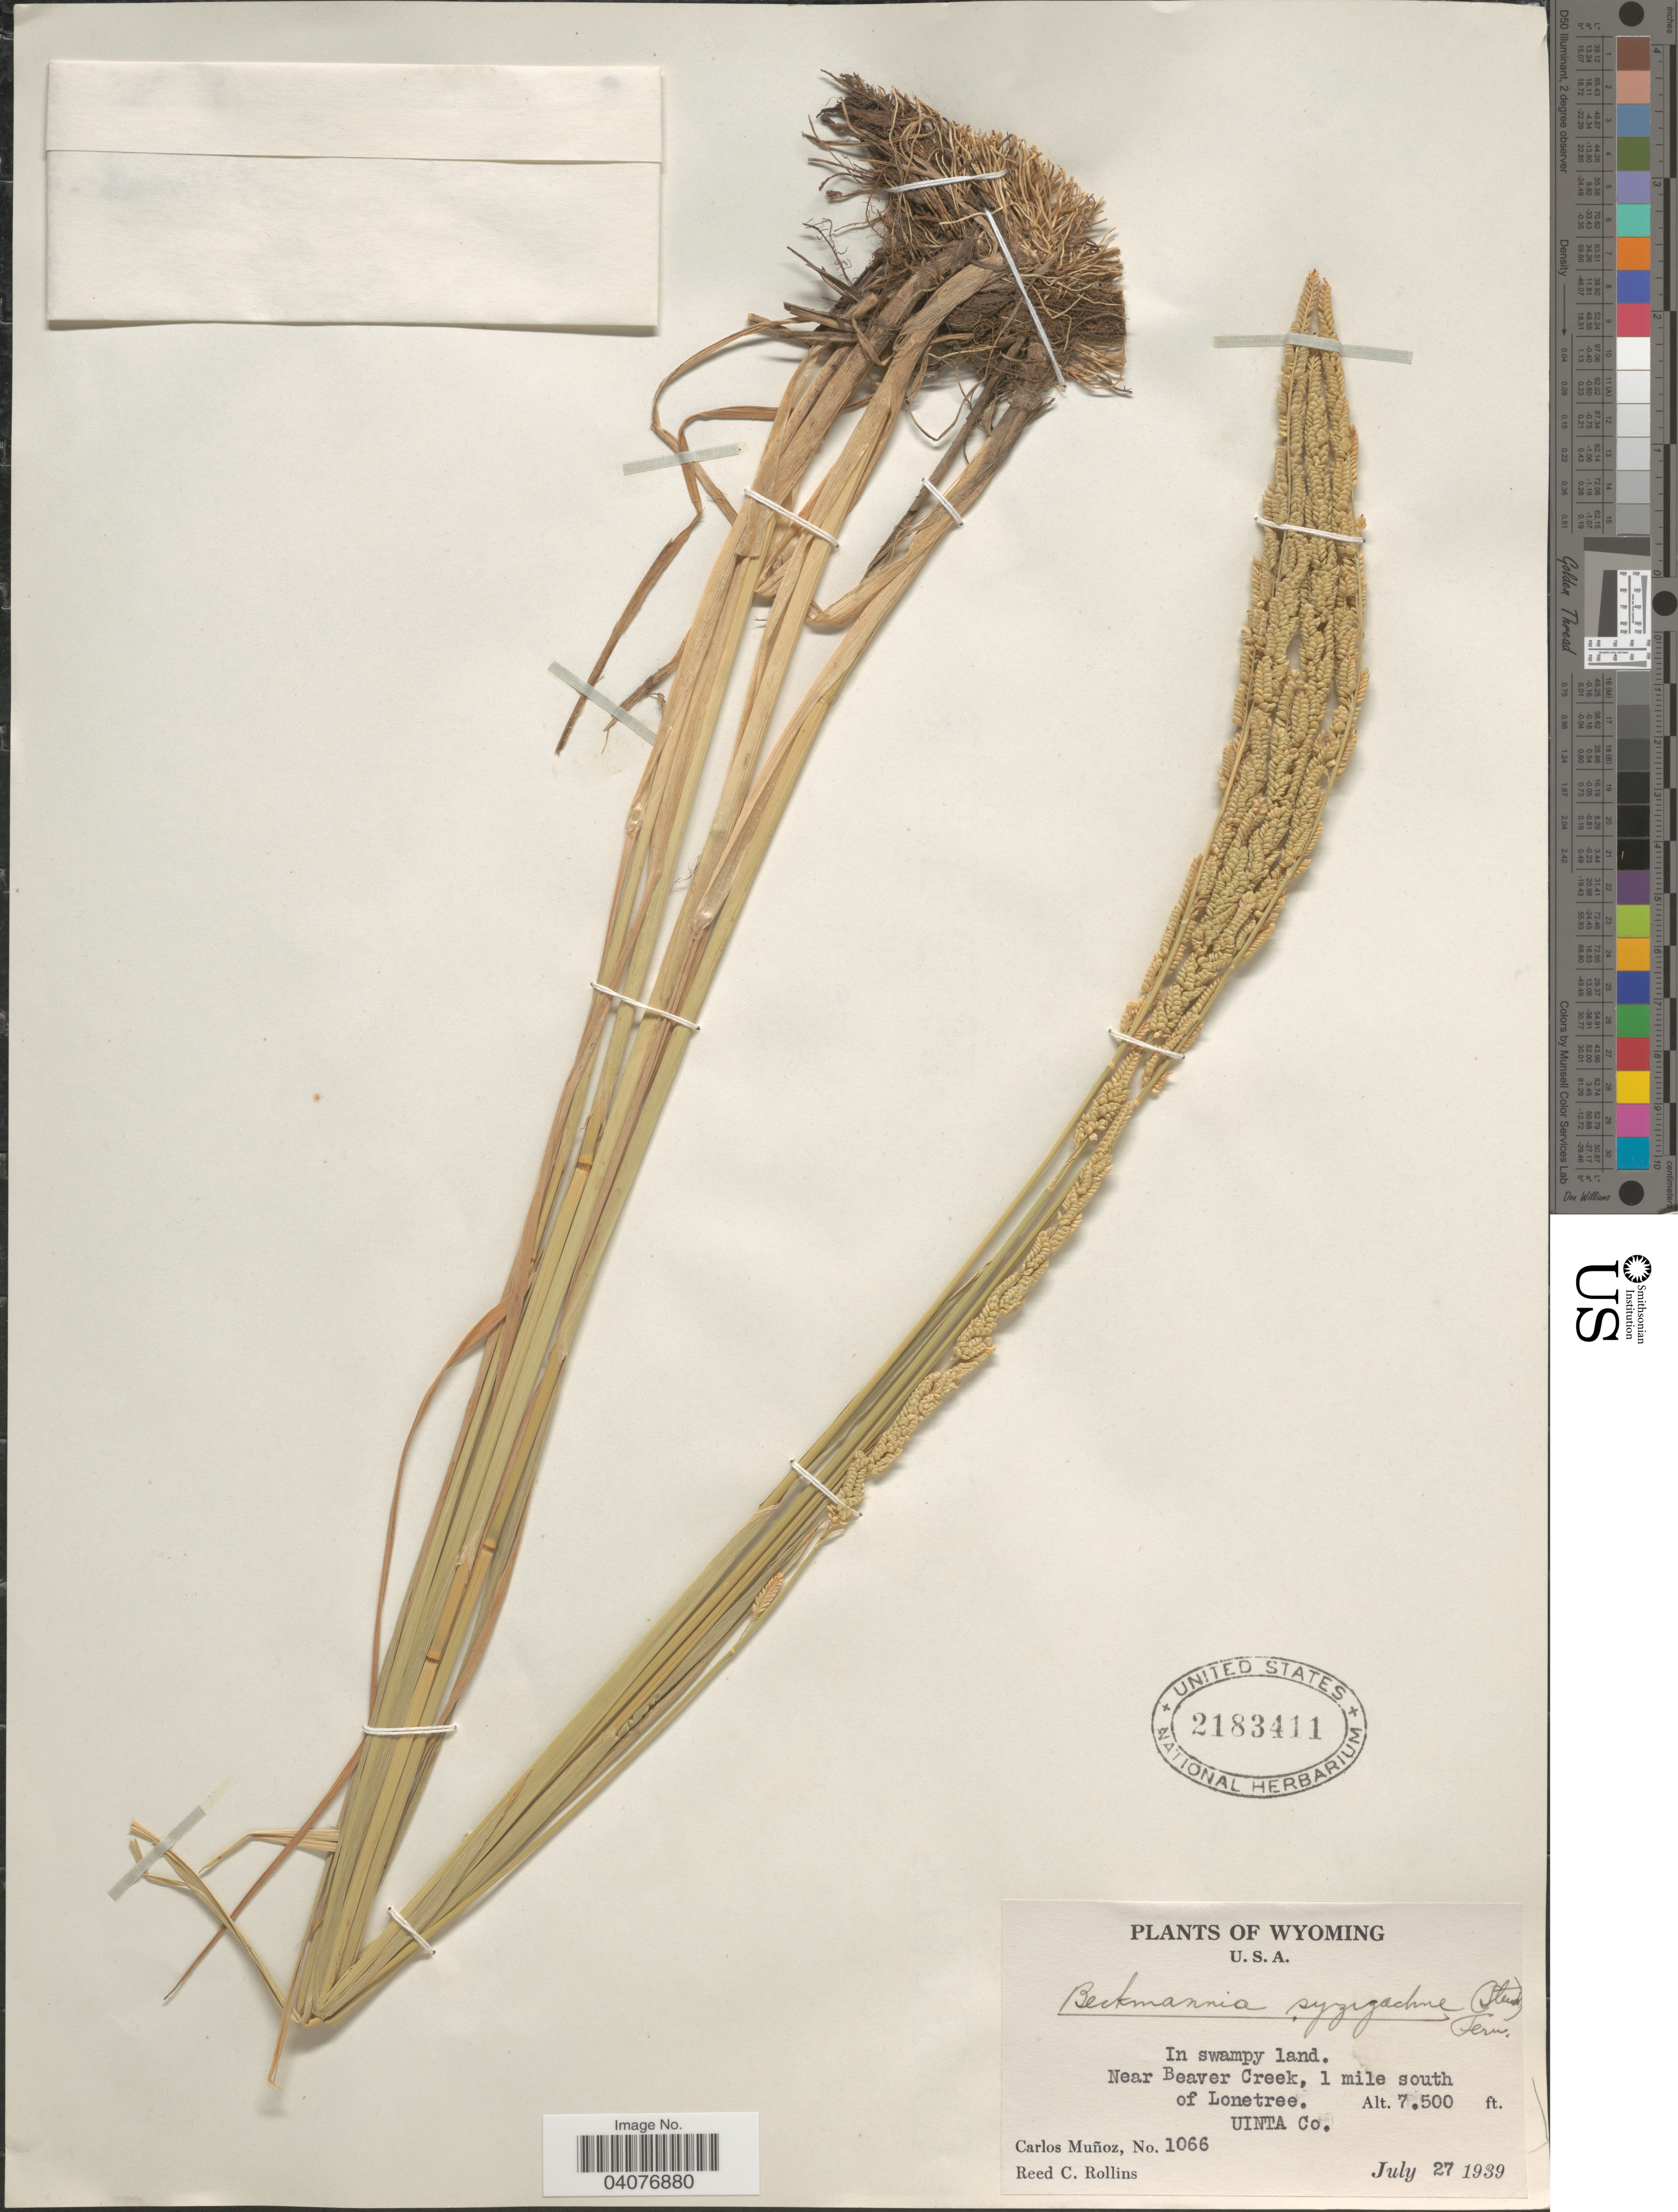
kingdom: Plantae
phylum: Tracheophyta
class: Liliopsida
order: Poales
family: Poaceae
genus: Beckmannia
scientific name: Beckmannia syzigachne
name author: (Steud.) Fernald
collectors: C. Muñoz & R. C. Rollins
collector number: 1066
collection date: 1939-07-27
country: United States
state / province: Wyoming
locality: In swampy land. Near Beaver Creek, 1 mile south of Lonetree. Uinta Co.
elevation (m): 2286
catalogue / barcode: US 2183411